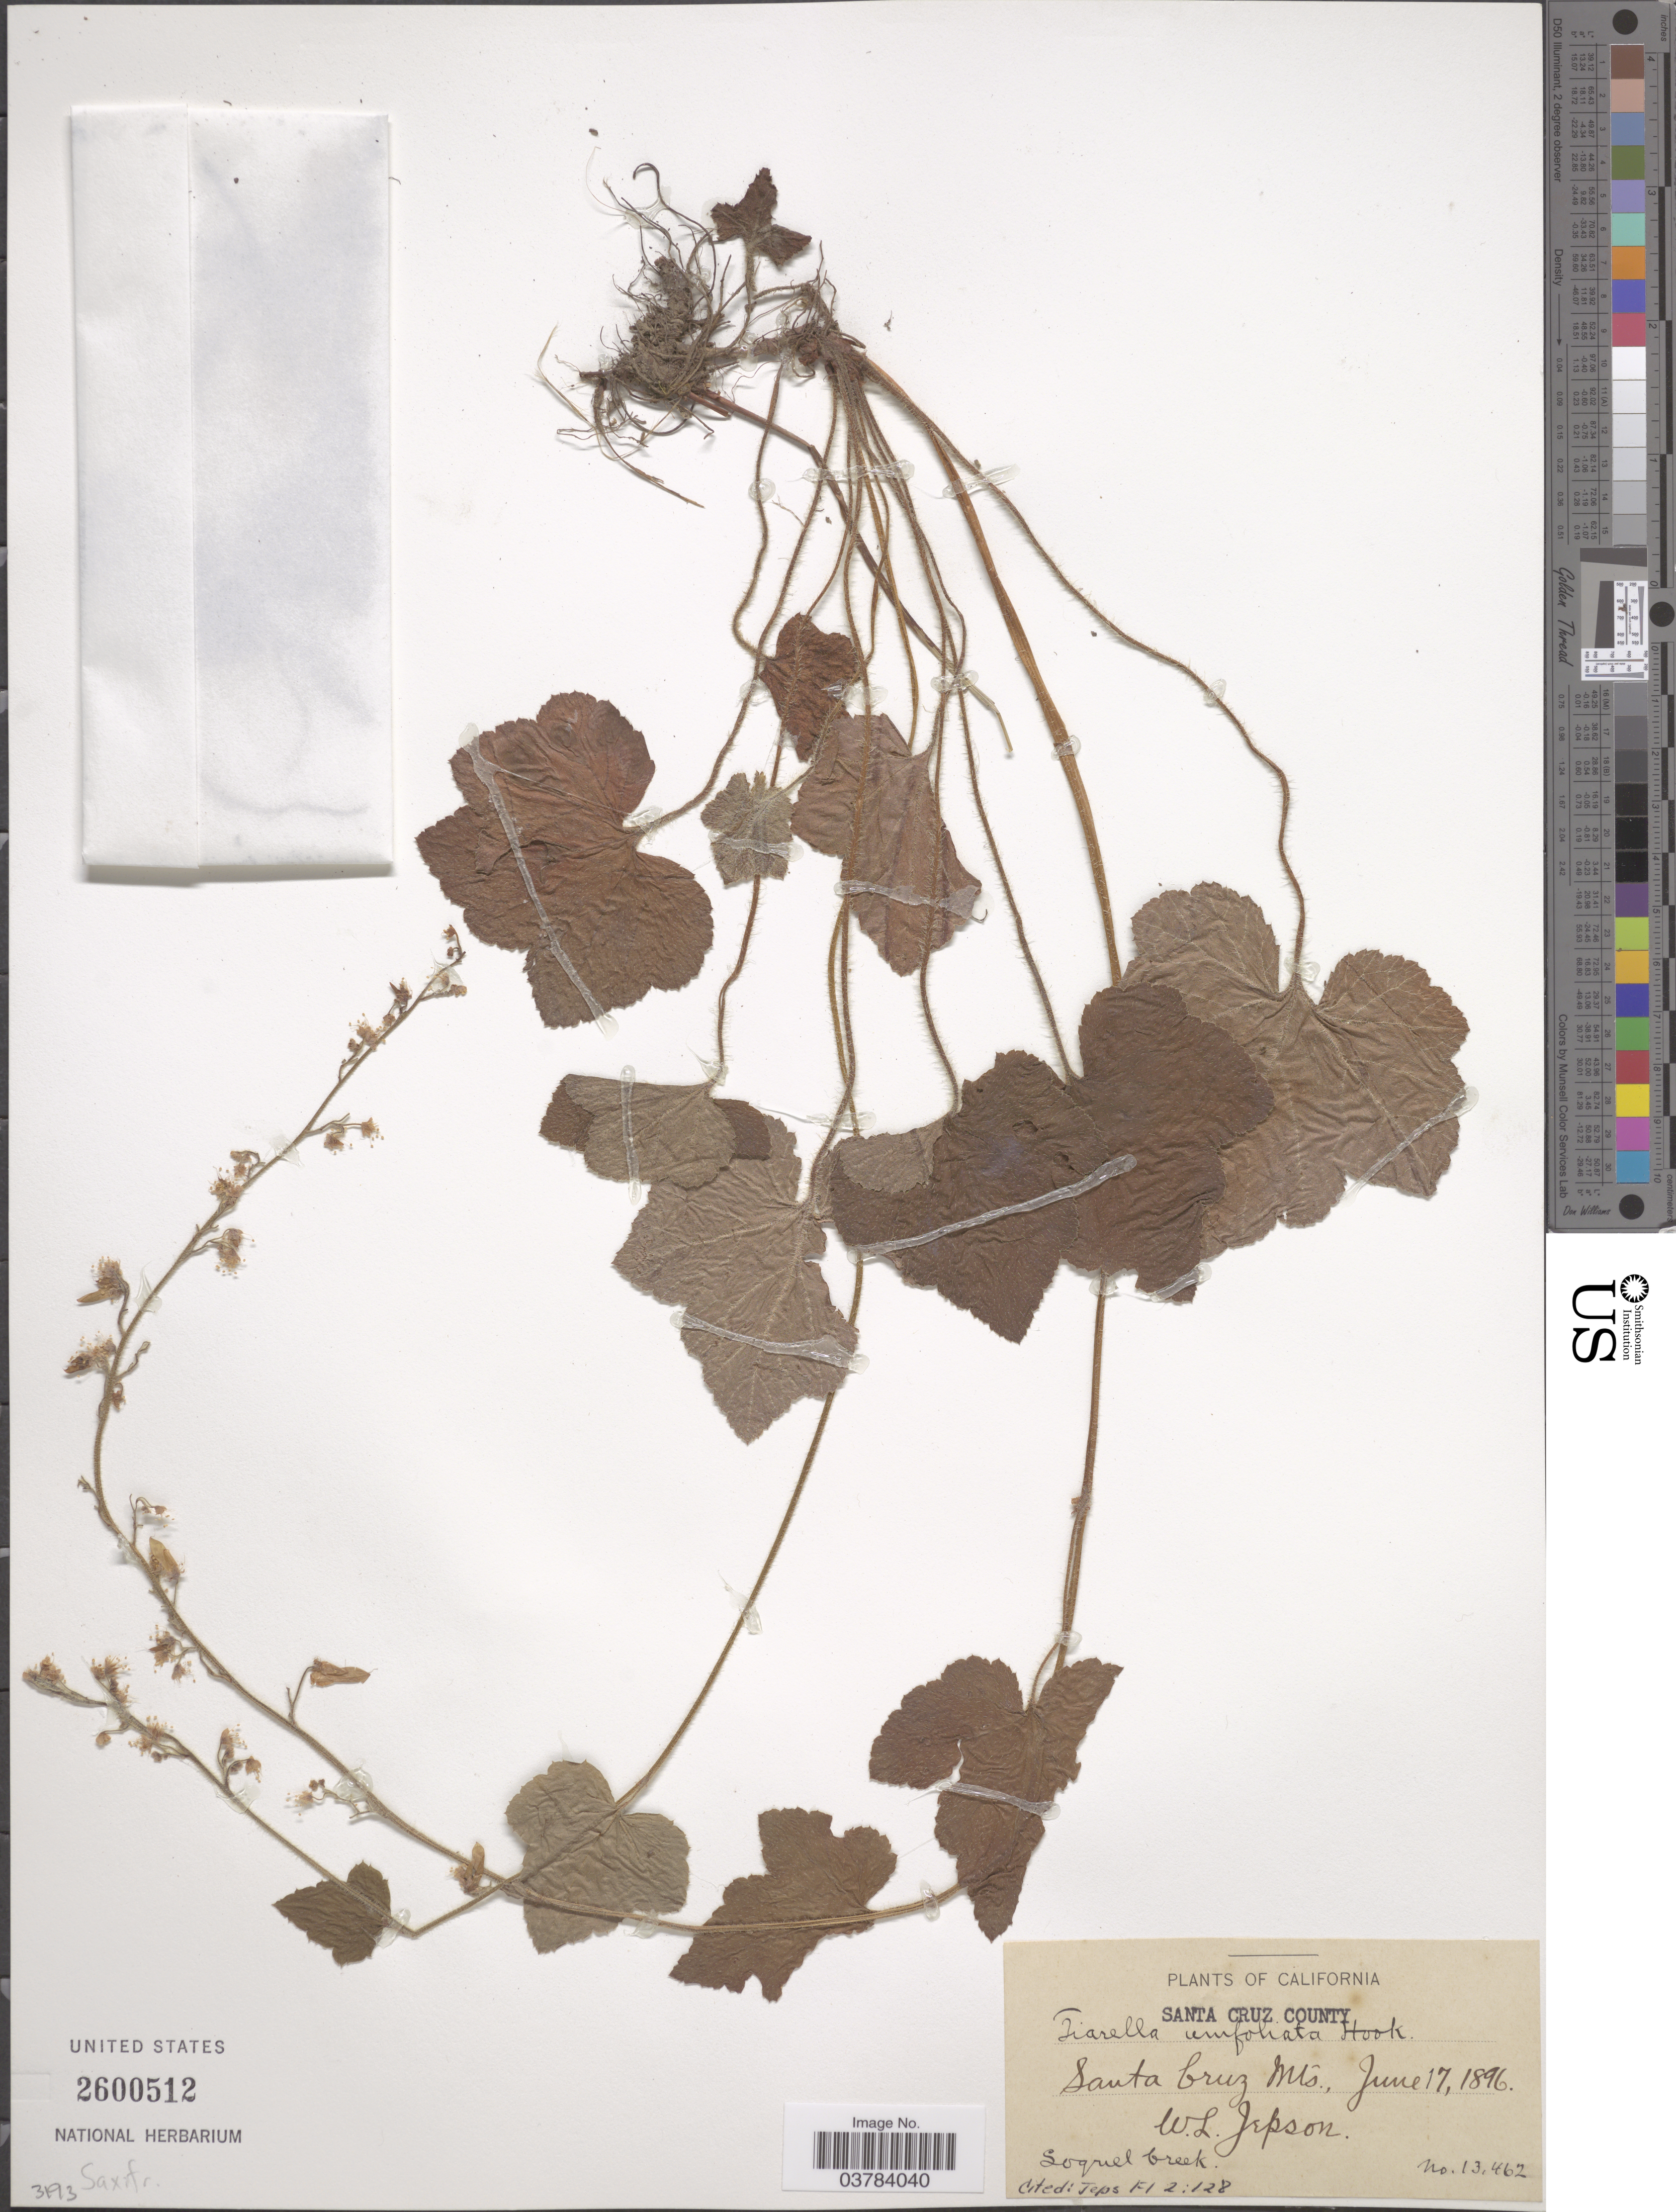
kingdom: Plantae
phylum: Tracheophyta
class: Magnoliopsida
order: Saxifragales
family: Saxifragaceae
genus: Tiarella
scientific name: Tiarella unifoliata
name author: Hook.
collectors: W. L. Jepson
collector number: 13462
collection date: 1896-06-17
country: United States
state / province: California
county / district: Santa Cruz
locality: Santa Cruz County. Santa Cruz Mts.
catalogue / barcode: US 2600512